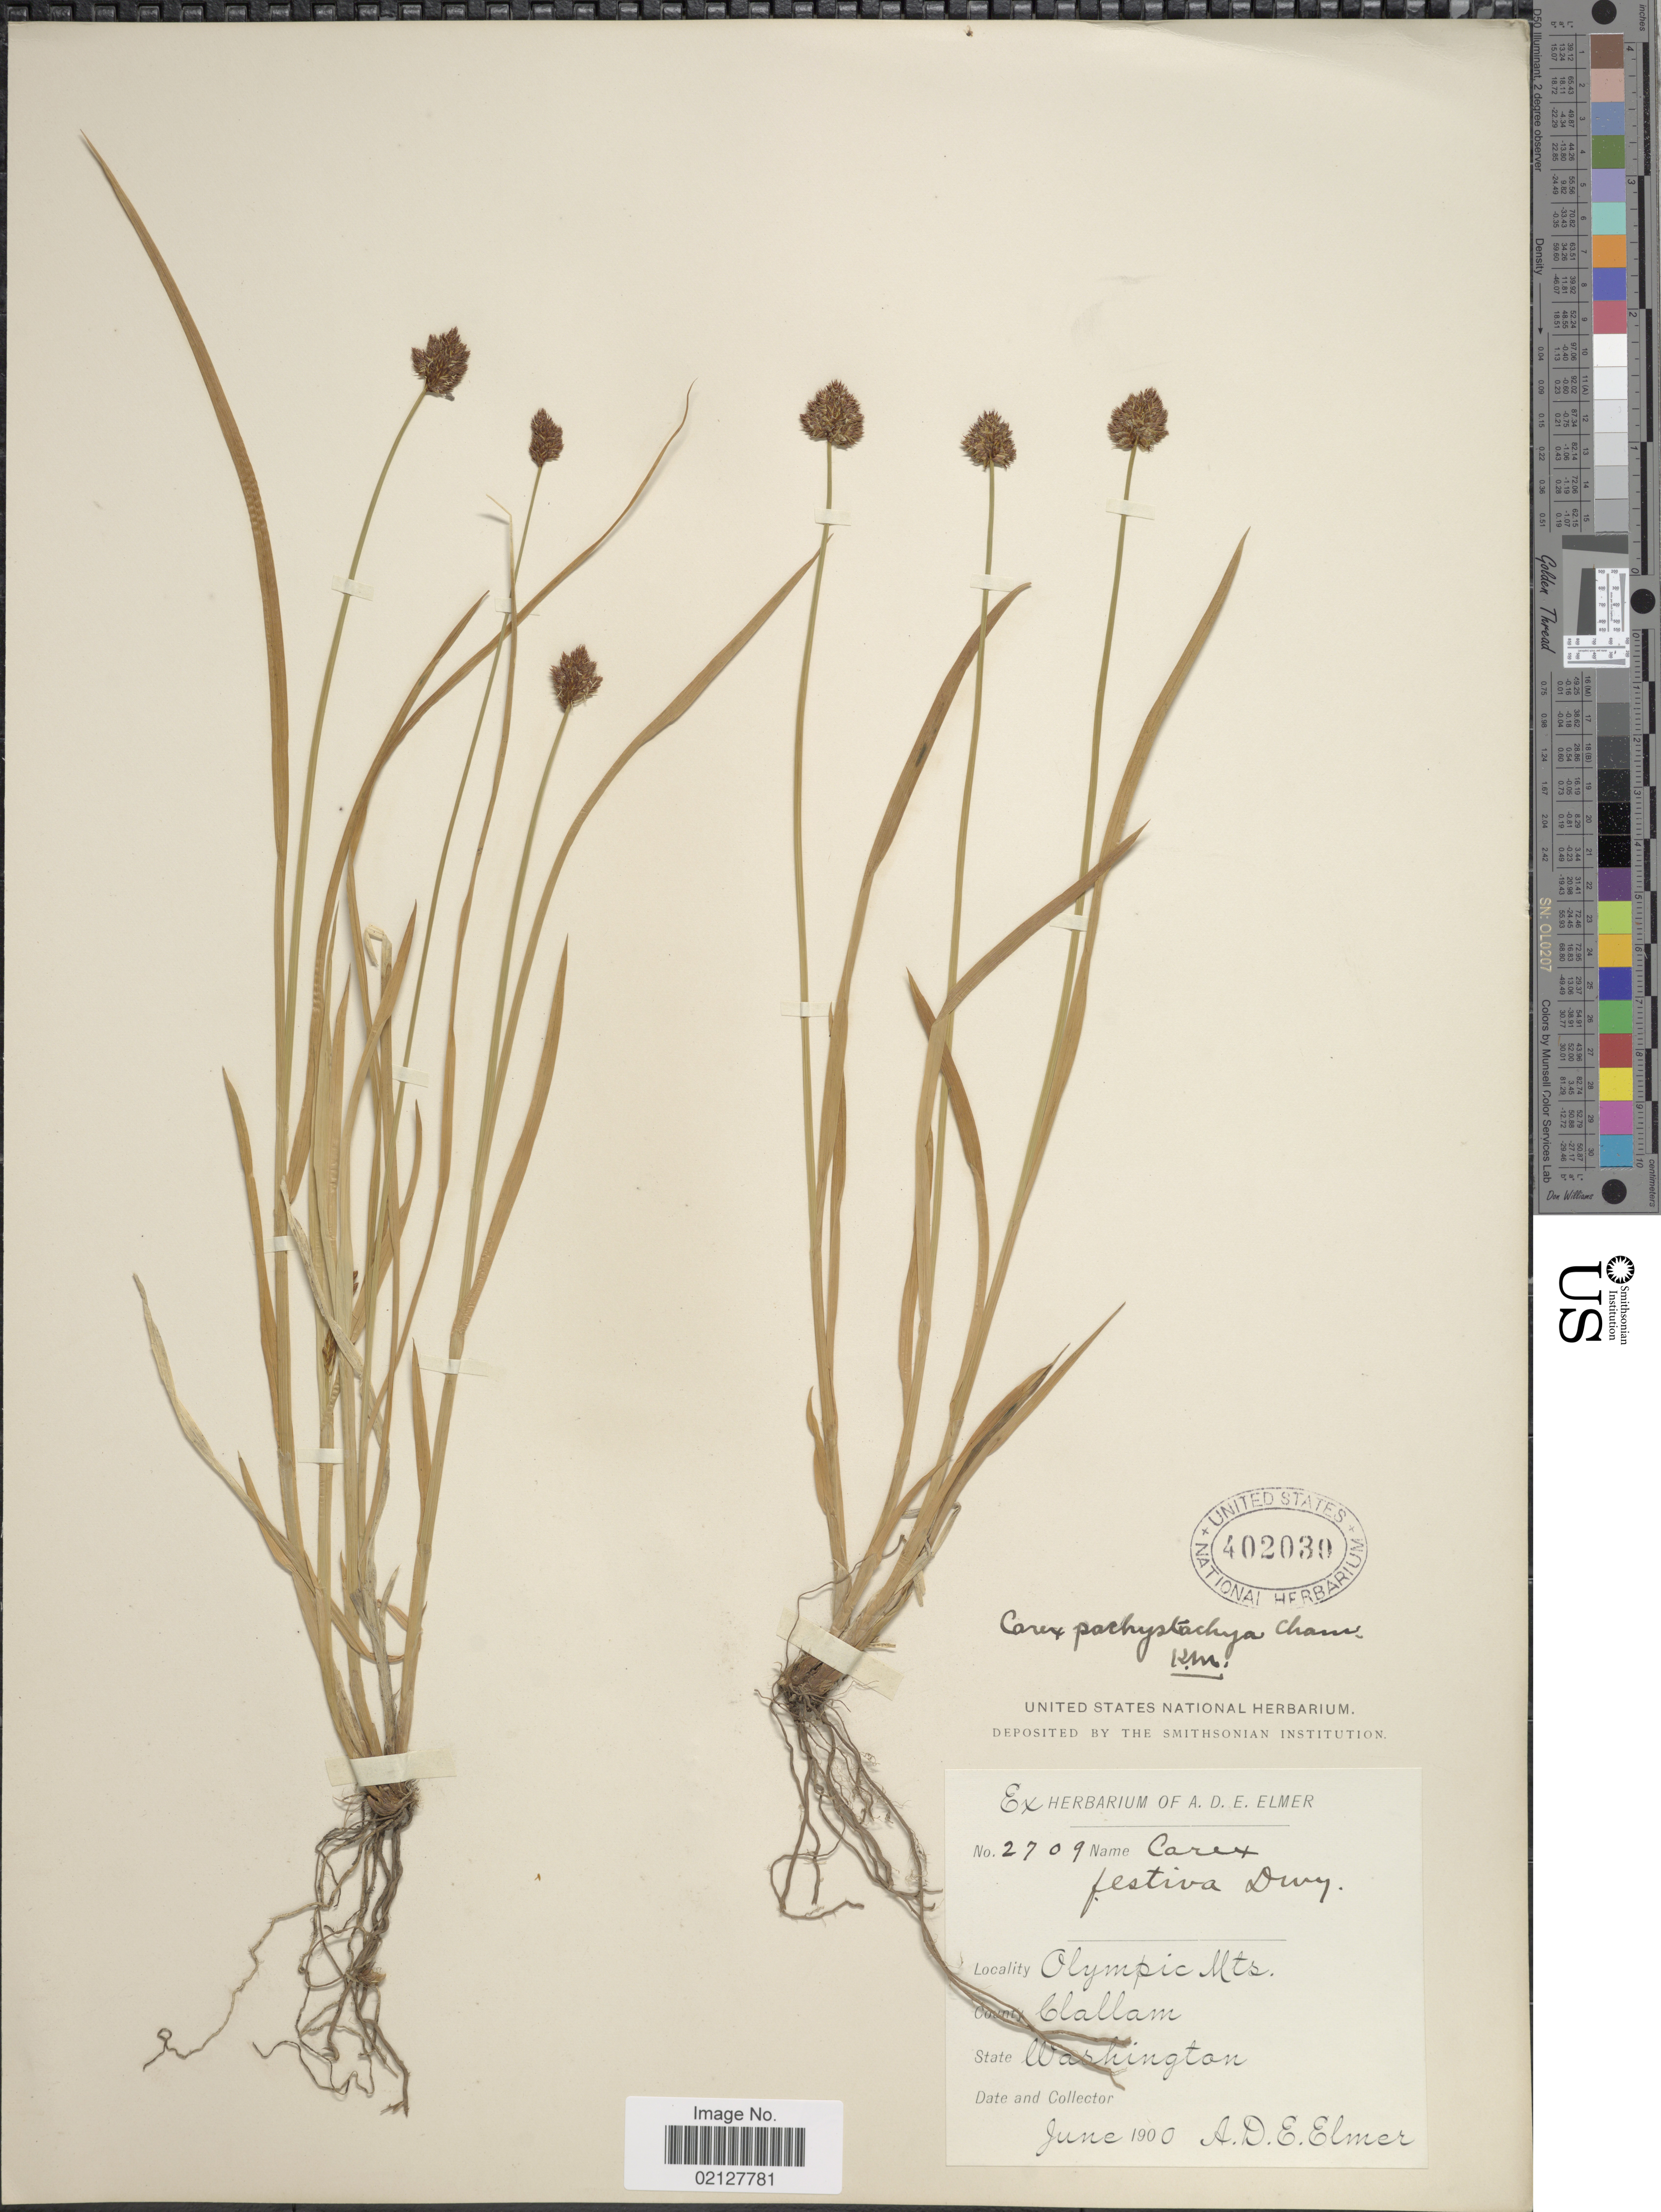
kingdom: Plantae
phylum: Tracheophyta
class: Liliopsida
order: Poales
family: Cyperaceae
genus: Carex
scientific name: Carex pachystachya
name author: Cham. ex Steud.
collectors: A. D. E. Elmer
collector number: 2709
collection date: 1900-06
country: United States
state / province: Washington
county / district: Clallam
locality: Olympic Mts., County Clallam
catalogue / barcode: US 402030